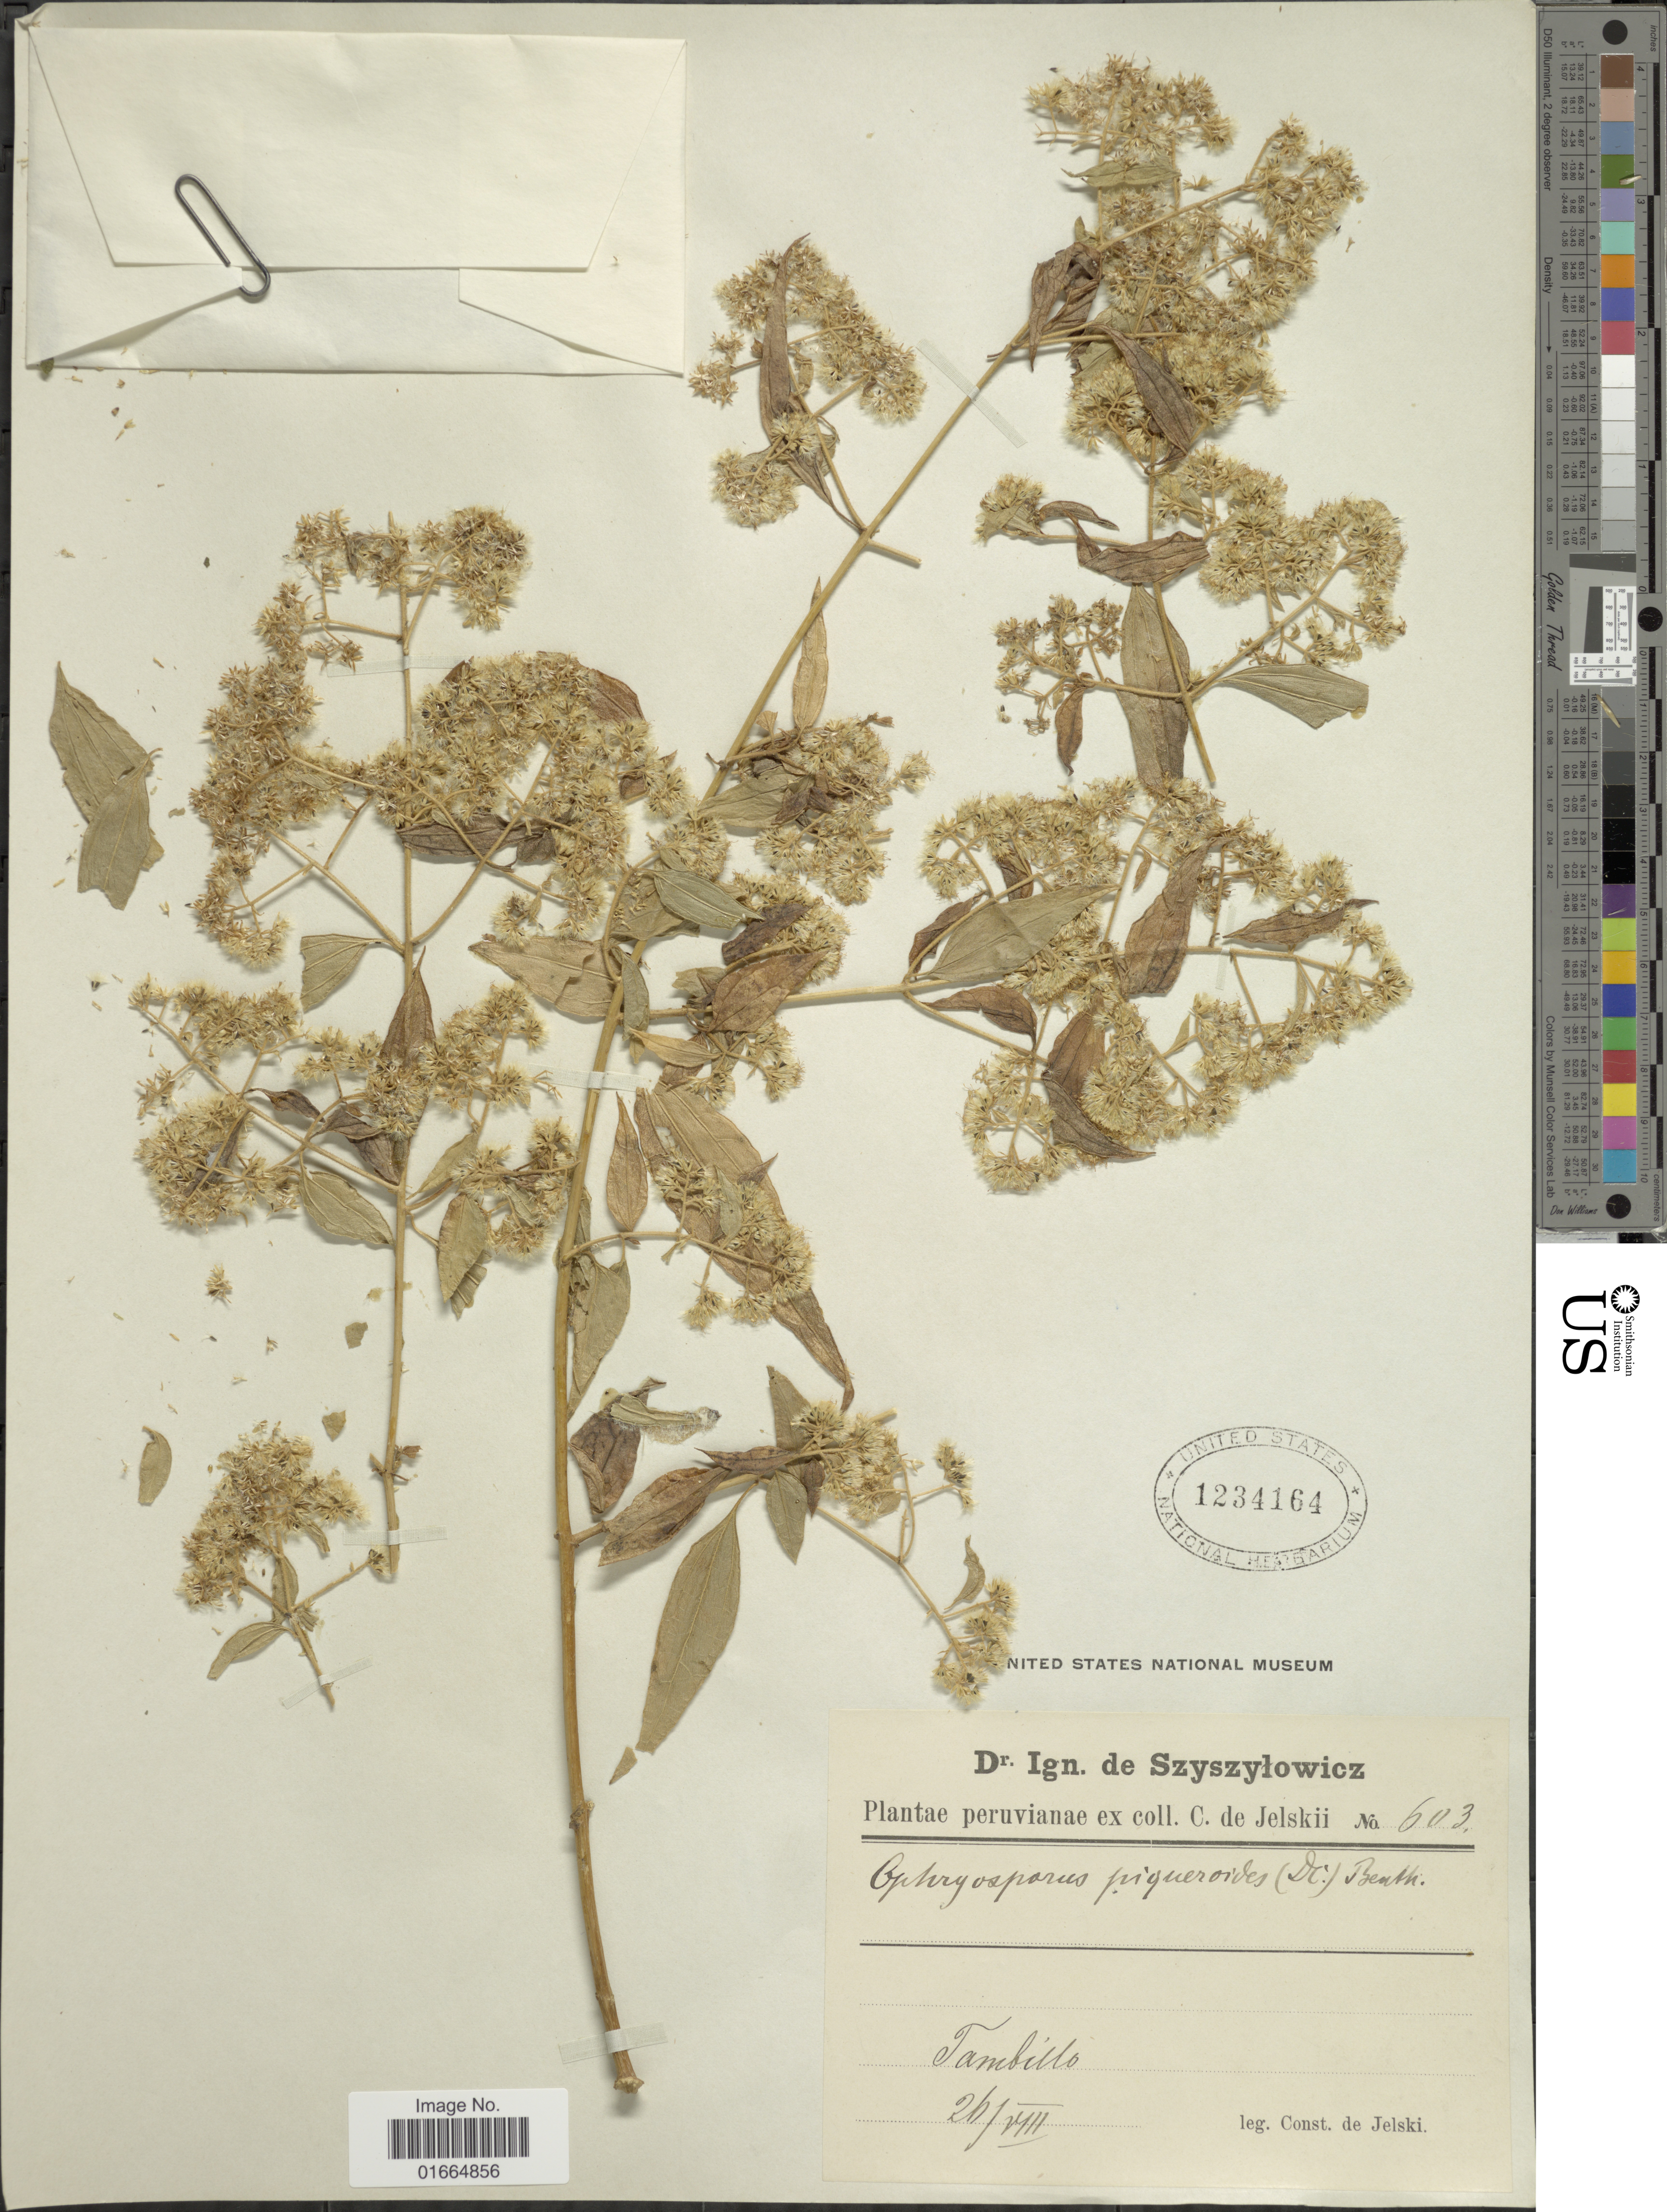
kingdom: Plantae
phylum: Tracheophyta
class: Magnoliopsida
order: Asterales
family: Asteraceae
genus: Ophryosporus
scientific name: Ophryosporus piquerioides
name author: (DC.) Benth. ex Baker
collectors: C. de Jelski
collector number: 603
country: Peru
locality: Tambillo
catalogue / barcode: US 1234164